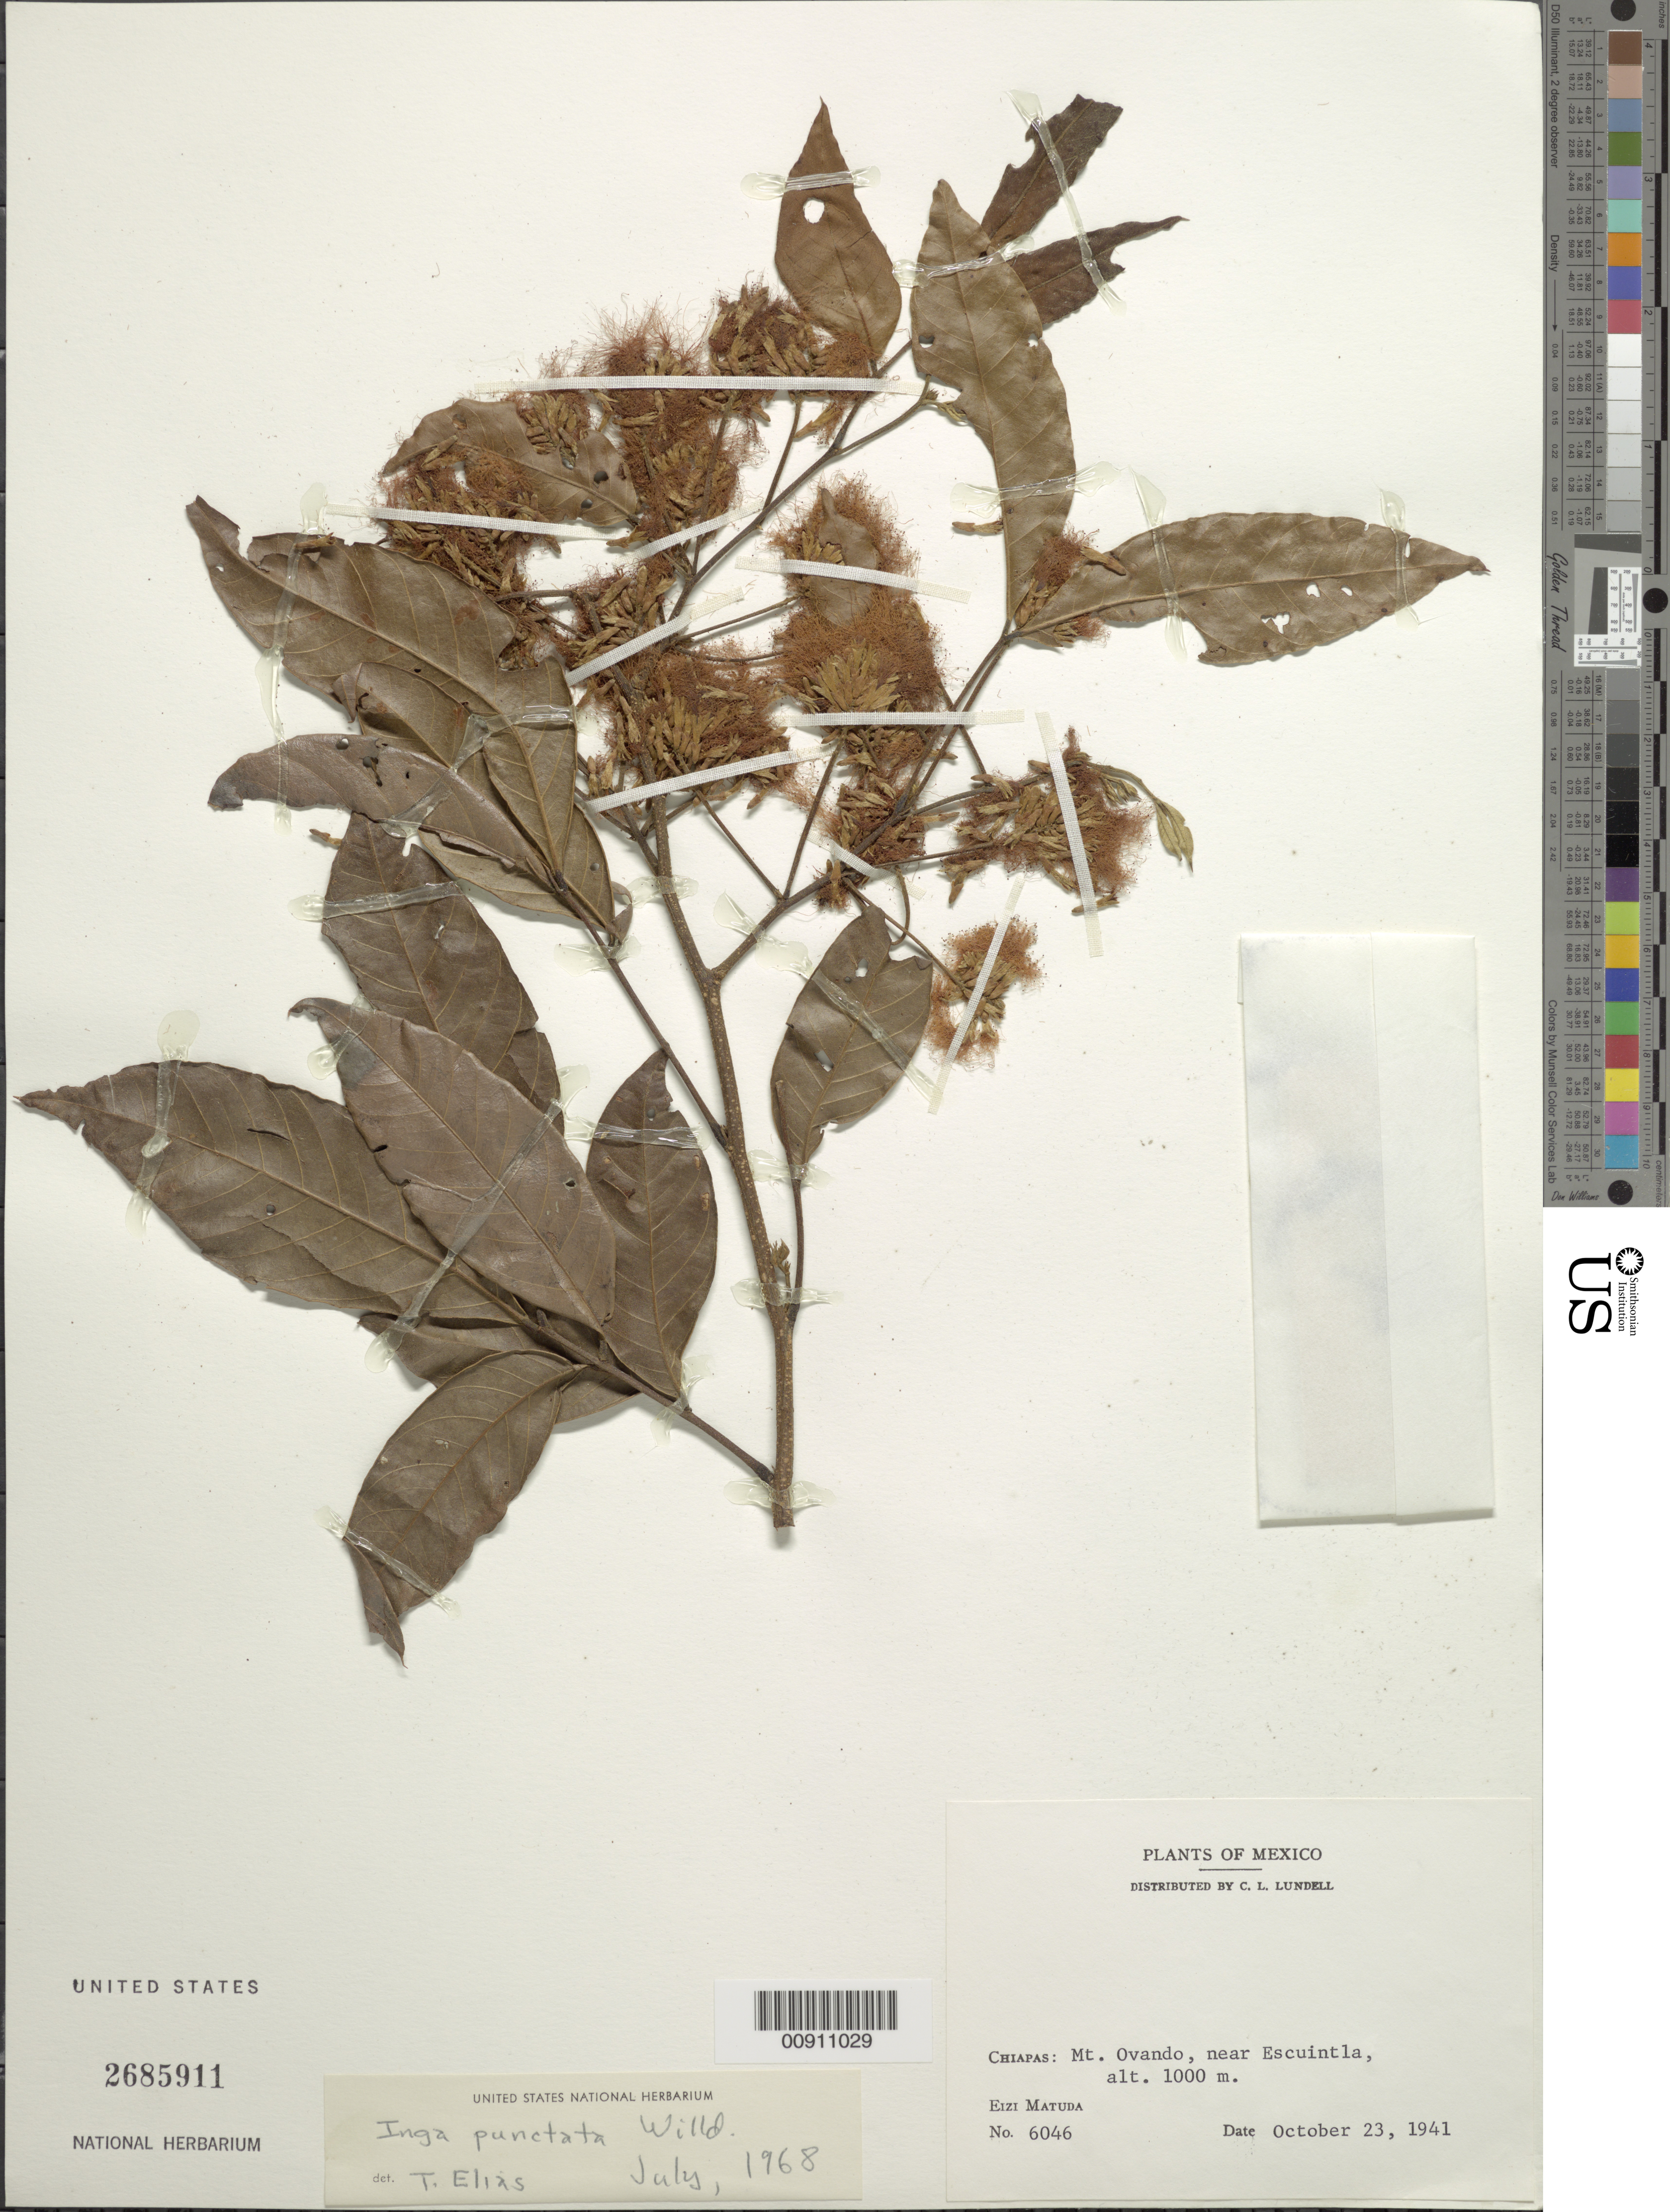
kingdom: Plantae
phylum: Tracheophyta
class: Magnoliopsida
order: Fabales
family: Fabaceae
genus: Inga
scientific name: Inga punctata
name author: Willd.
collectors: E. Matuda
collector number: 6046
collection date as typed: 23 Oct 1941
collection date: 1941-10-23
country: Mexico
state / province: Chiapas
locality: Chiapas: Mt. Ovando, near Escuintla.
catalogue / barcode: US 2685911